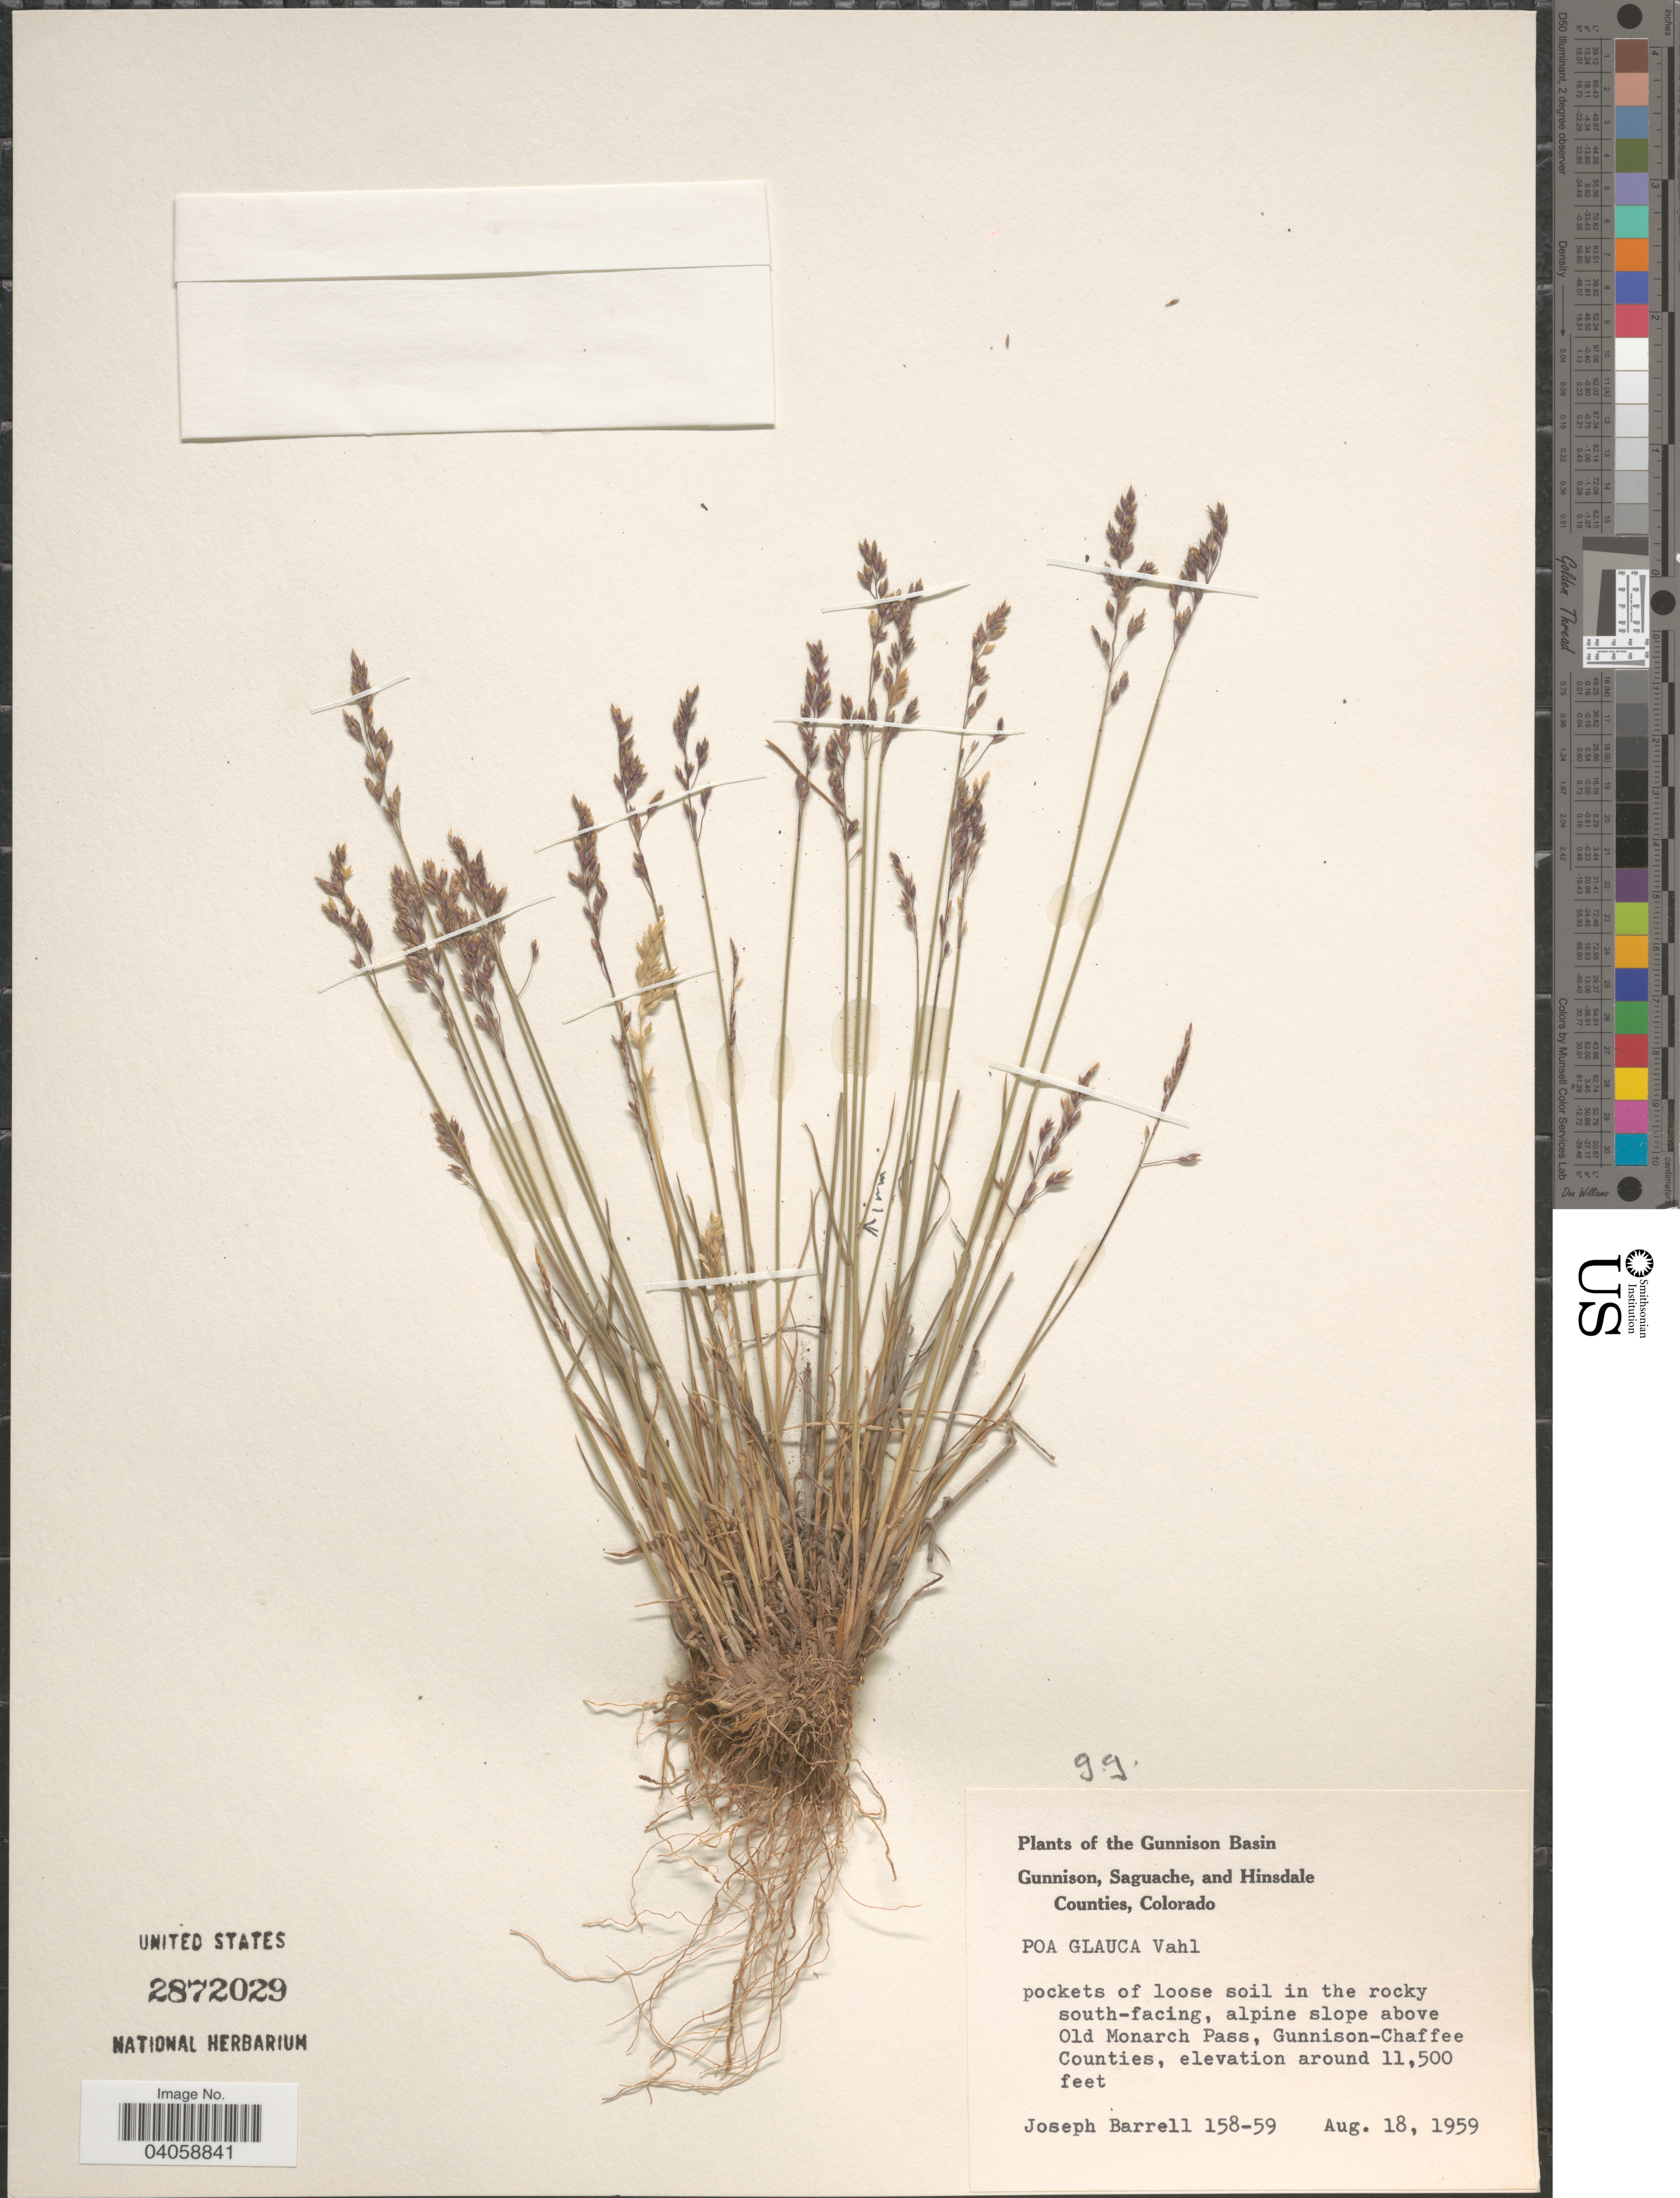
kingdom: Plantae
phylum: Tracheophyta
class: Liliopsida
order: Poales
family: Poaceae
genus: Poa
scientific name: Poa glauca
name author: Vahl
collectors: J. Barrell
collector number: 158-59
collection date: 1959-08-18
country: United States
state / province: Colorado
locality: The Gunnison Basin. In the rocky south-facing, alpine slope above Old Monarch Pass, Gunnison-Chaffee Counties.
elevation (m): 3505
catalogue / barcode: US 2872029